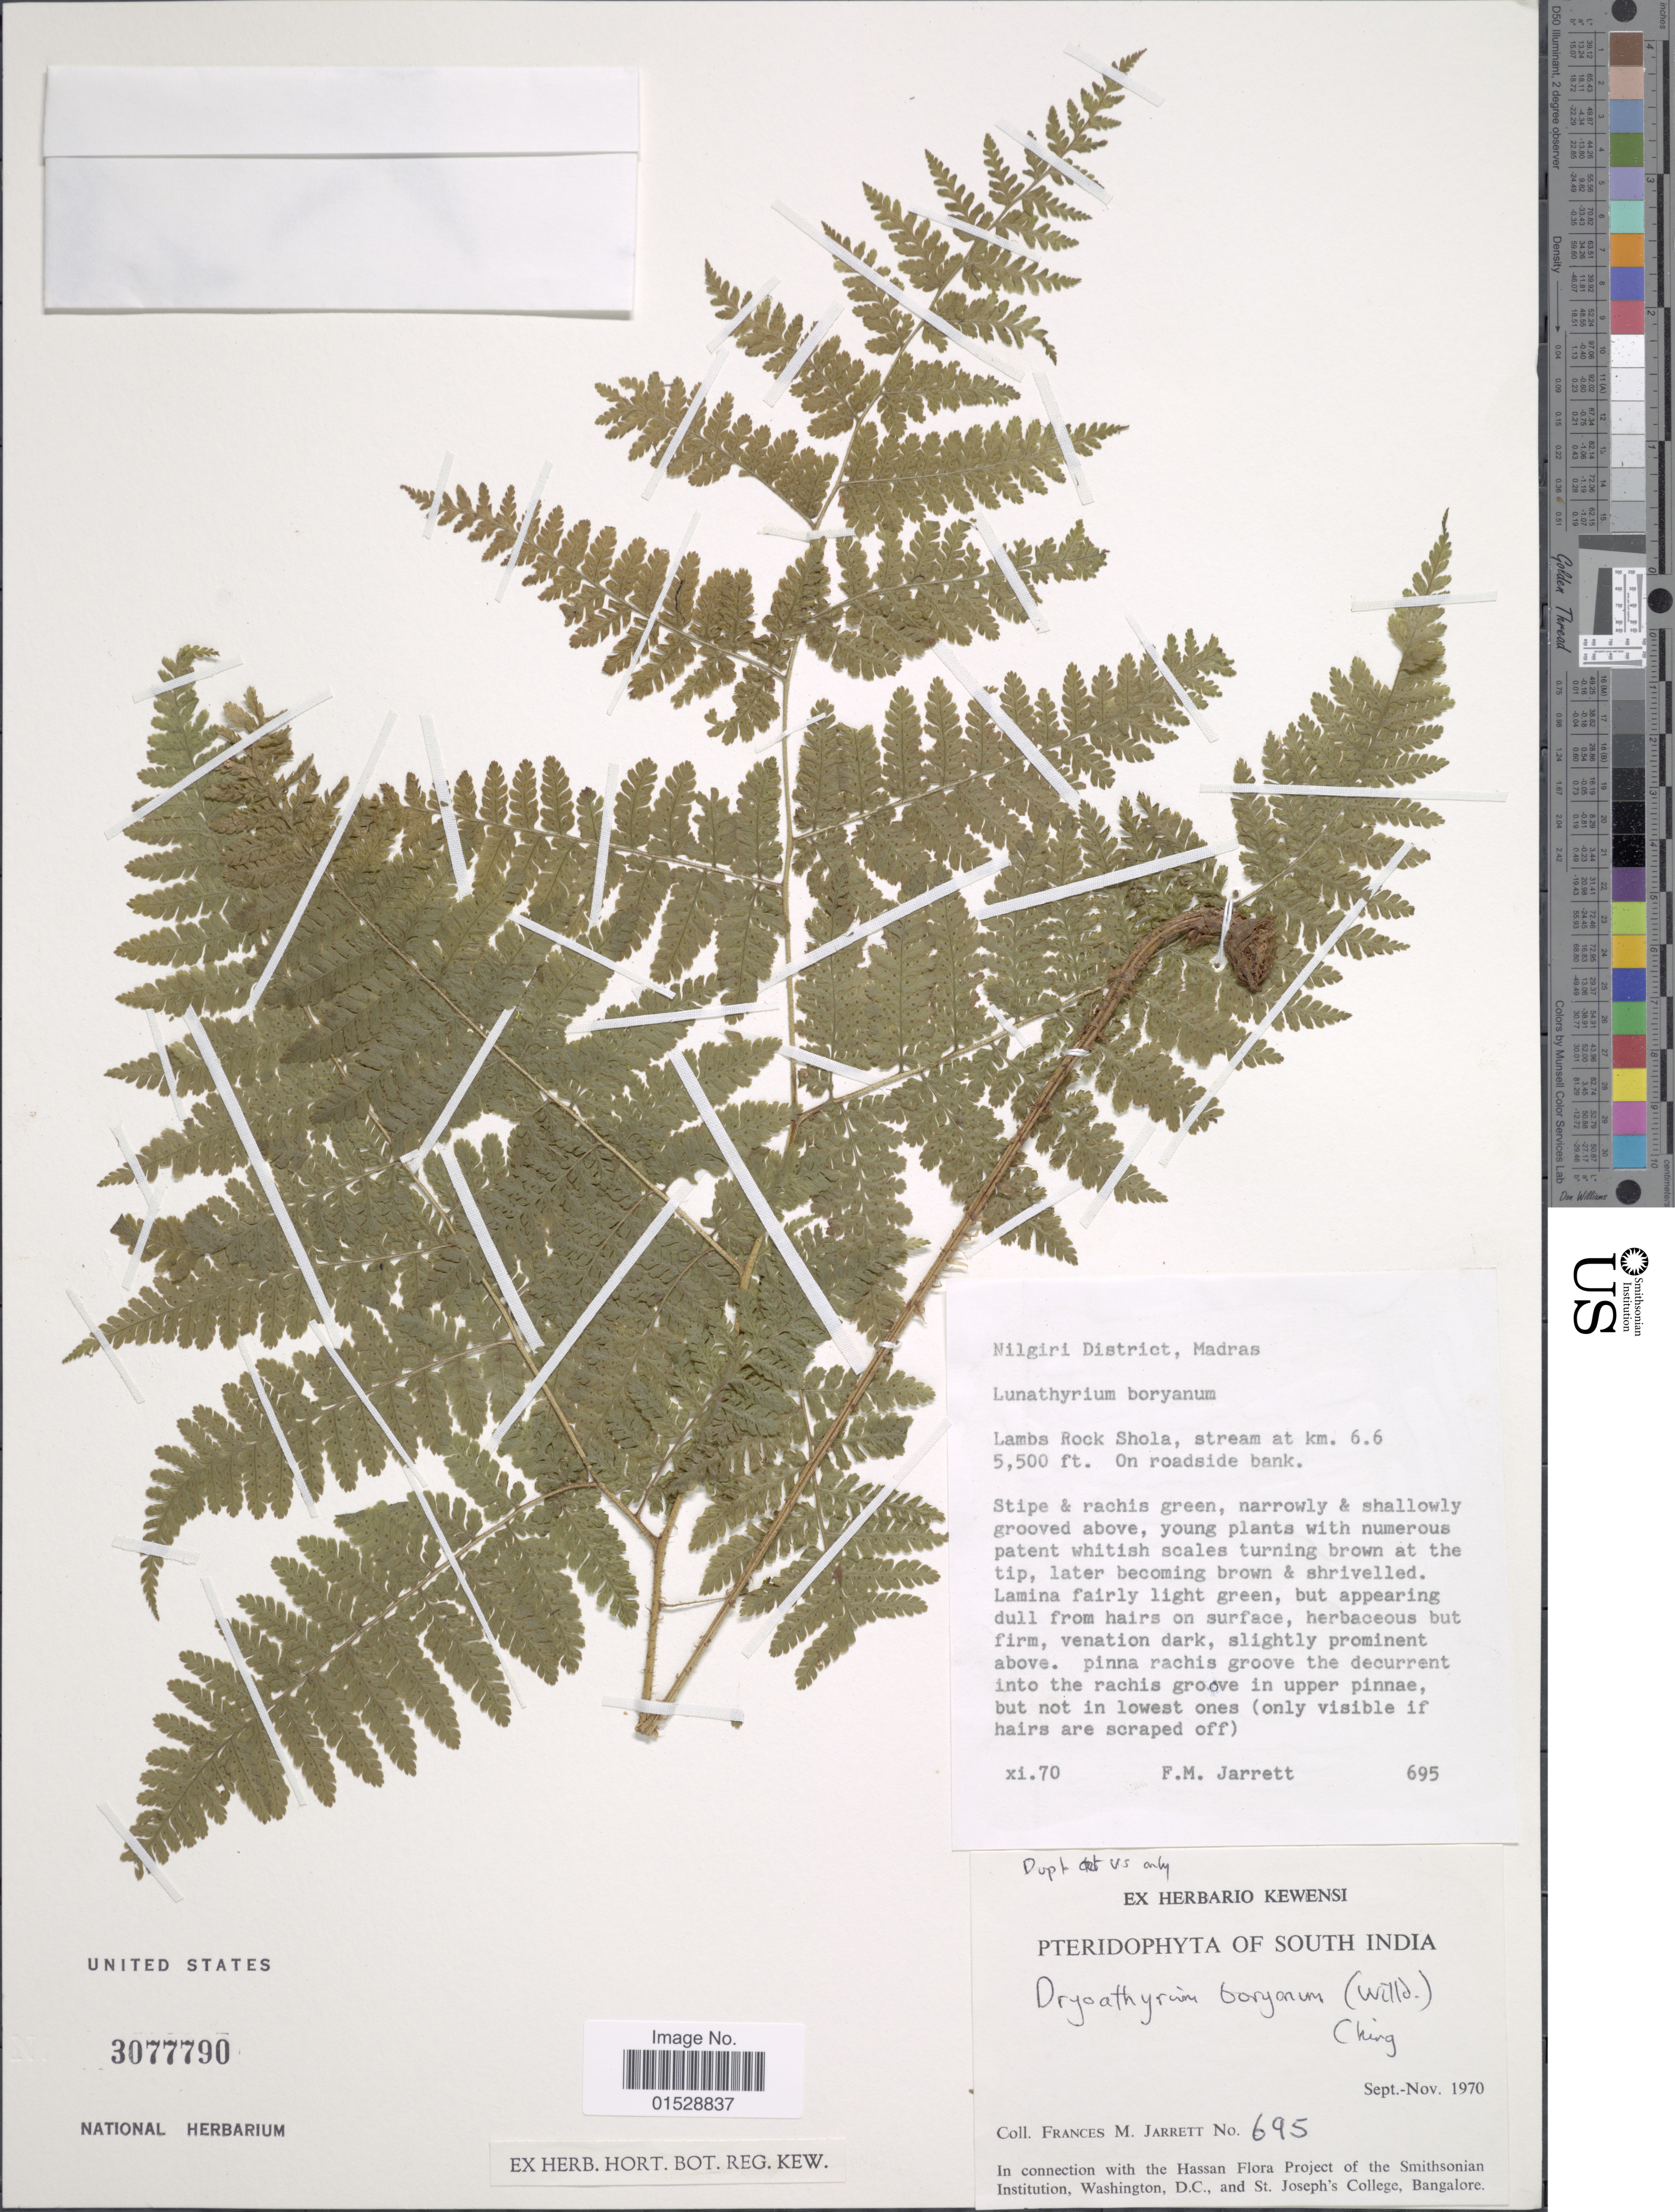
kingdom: Plantae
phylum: Tracheophyta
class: Polypodiopsida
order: Polypodiales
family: Athyriaceae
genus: Deparia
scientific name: Deparia boryana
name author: (Willd.) M. Kato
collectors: F. M. Jarrett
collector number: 695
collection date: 1970-11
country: India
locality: South India, Nilgiri District, Madras, Lambs Rocks Shola, stream at km. 6.6, on roadside bank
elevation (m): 1676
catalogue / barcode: US 3077790